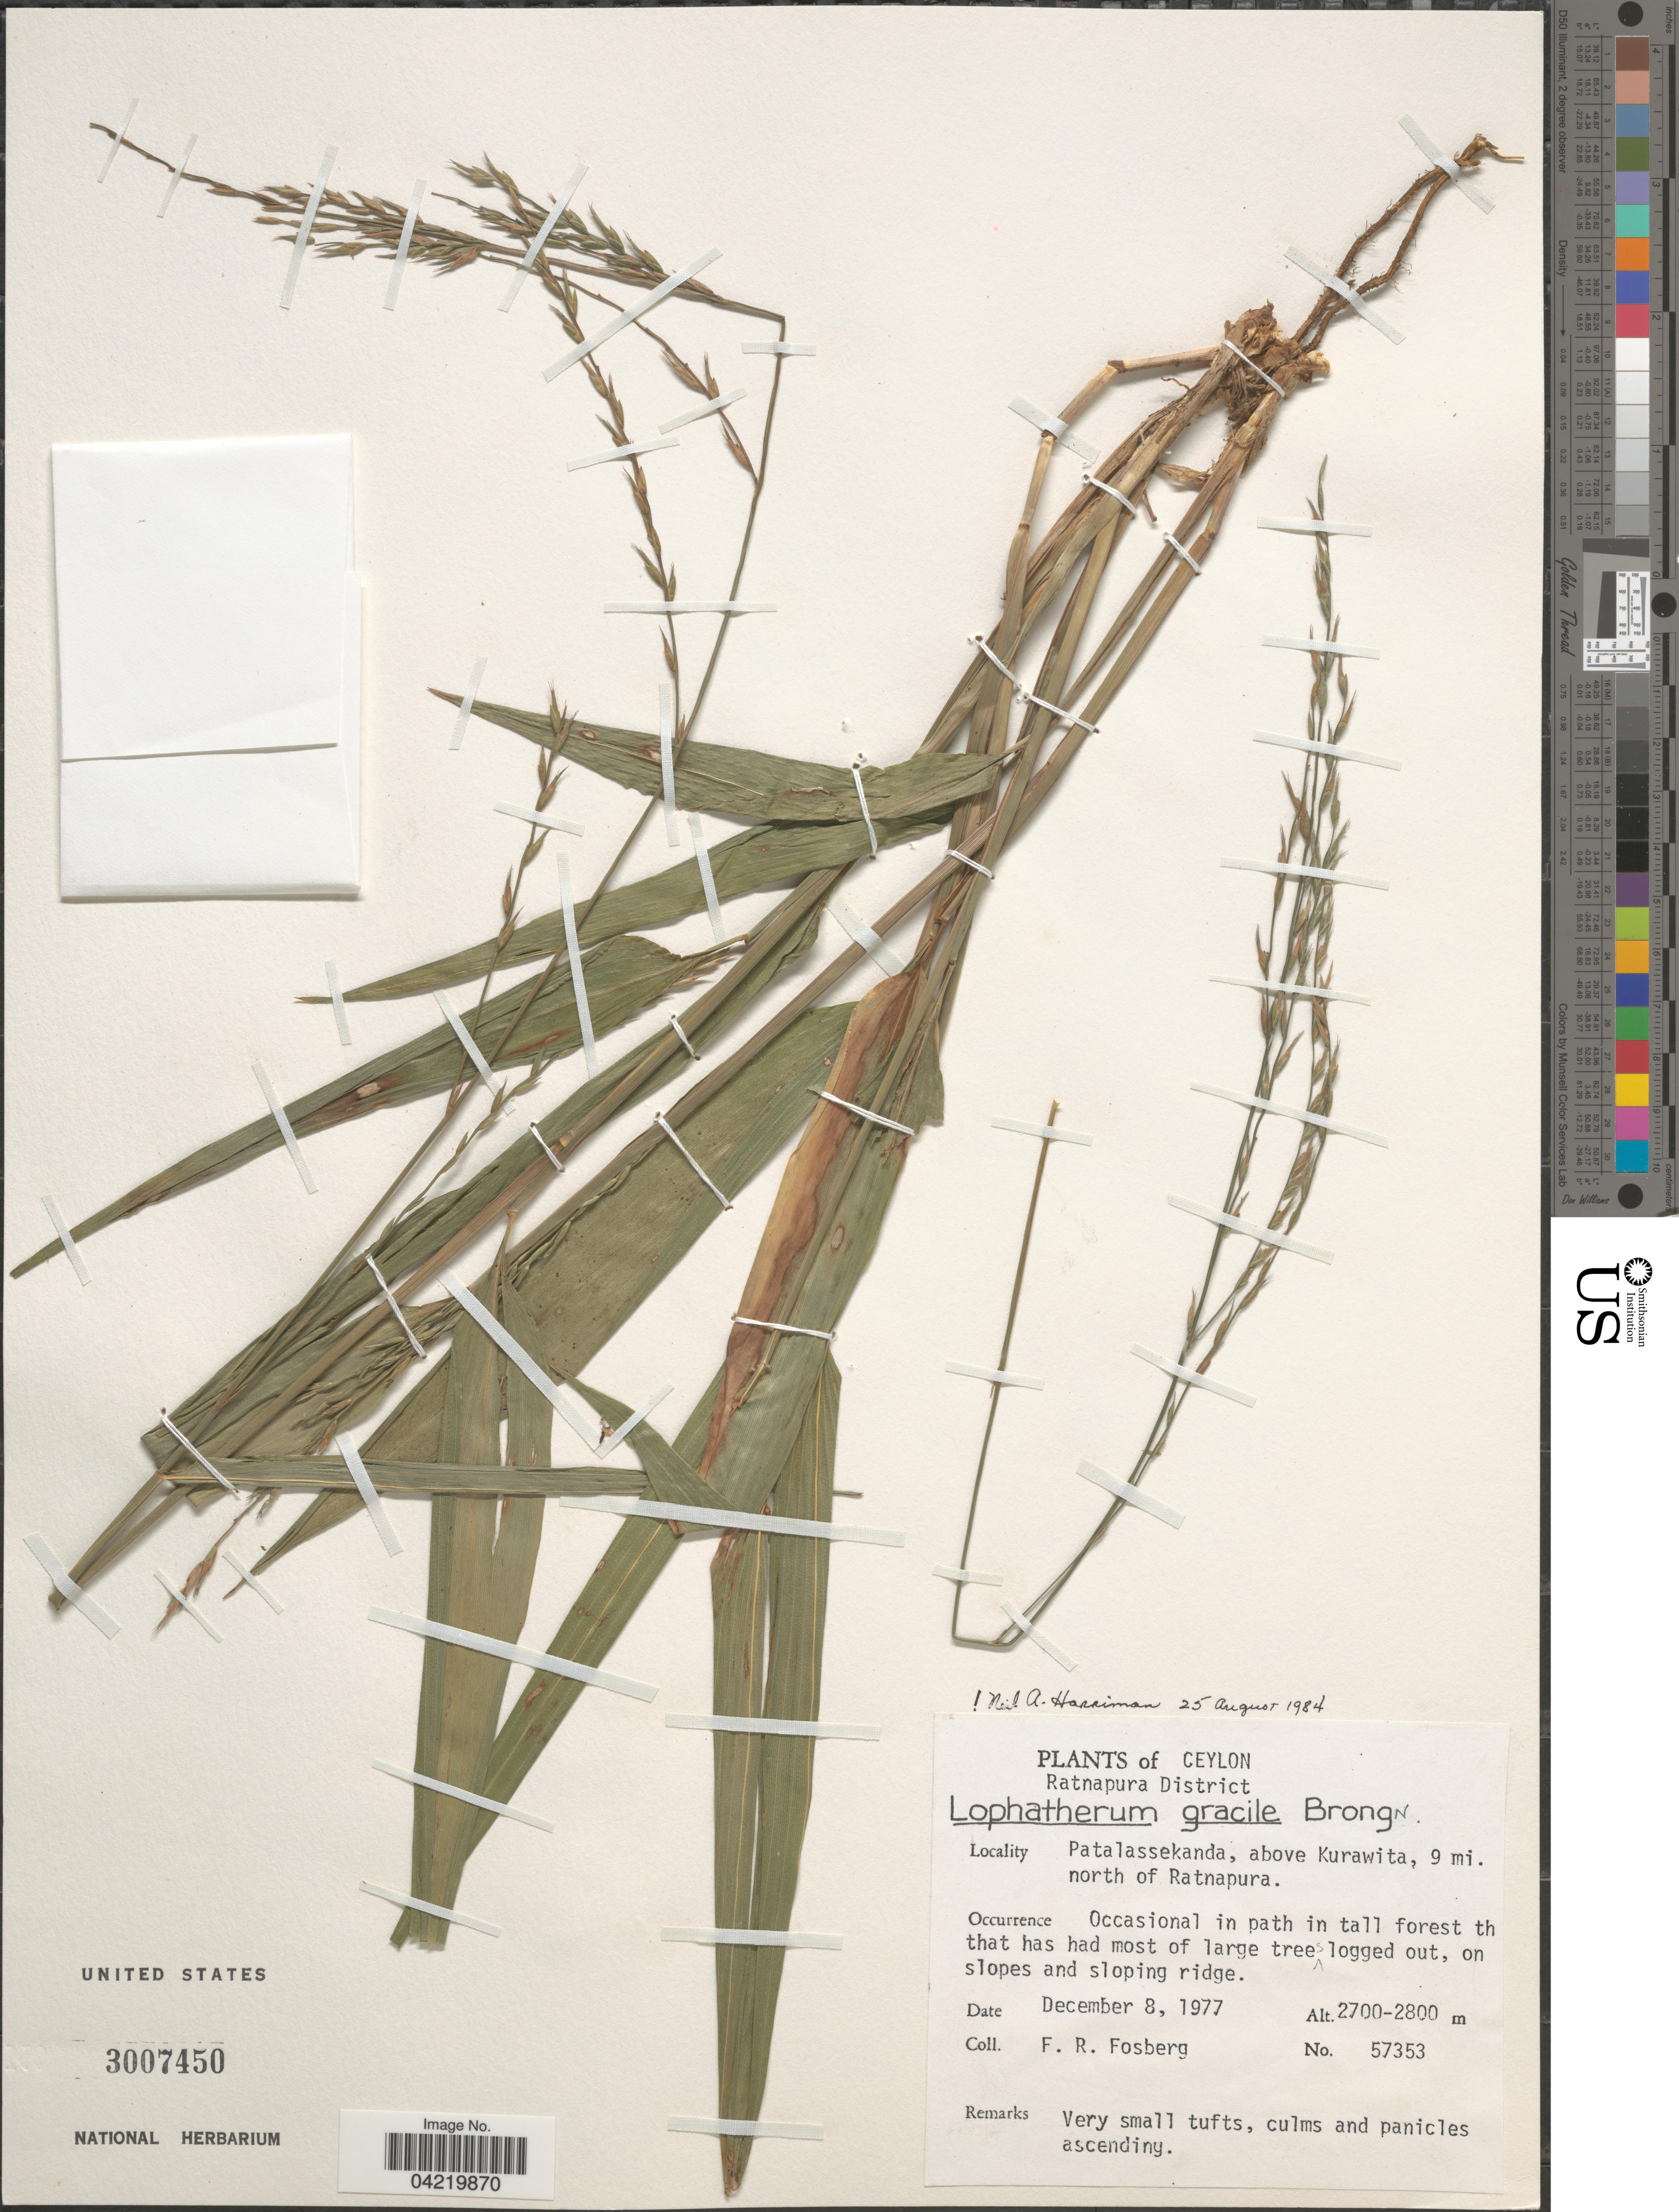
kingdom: Plantae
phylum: Tracheophyta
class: Liliopsida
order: Poales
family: Poaceae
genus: Lophatherum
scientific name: Lophatherum gracile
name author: Brongn.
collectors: F. R. Fosberg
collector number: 57353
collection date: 1977-12-08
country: Sri Lanka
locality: Ceylon. Ratnapura District. Patalassekanda, above Kurawita, 9 mi. north of Ratnapura.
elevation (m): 2700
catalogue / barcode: US 3007450